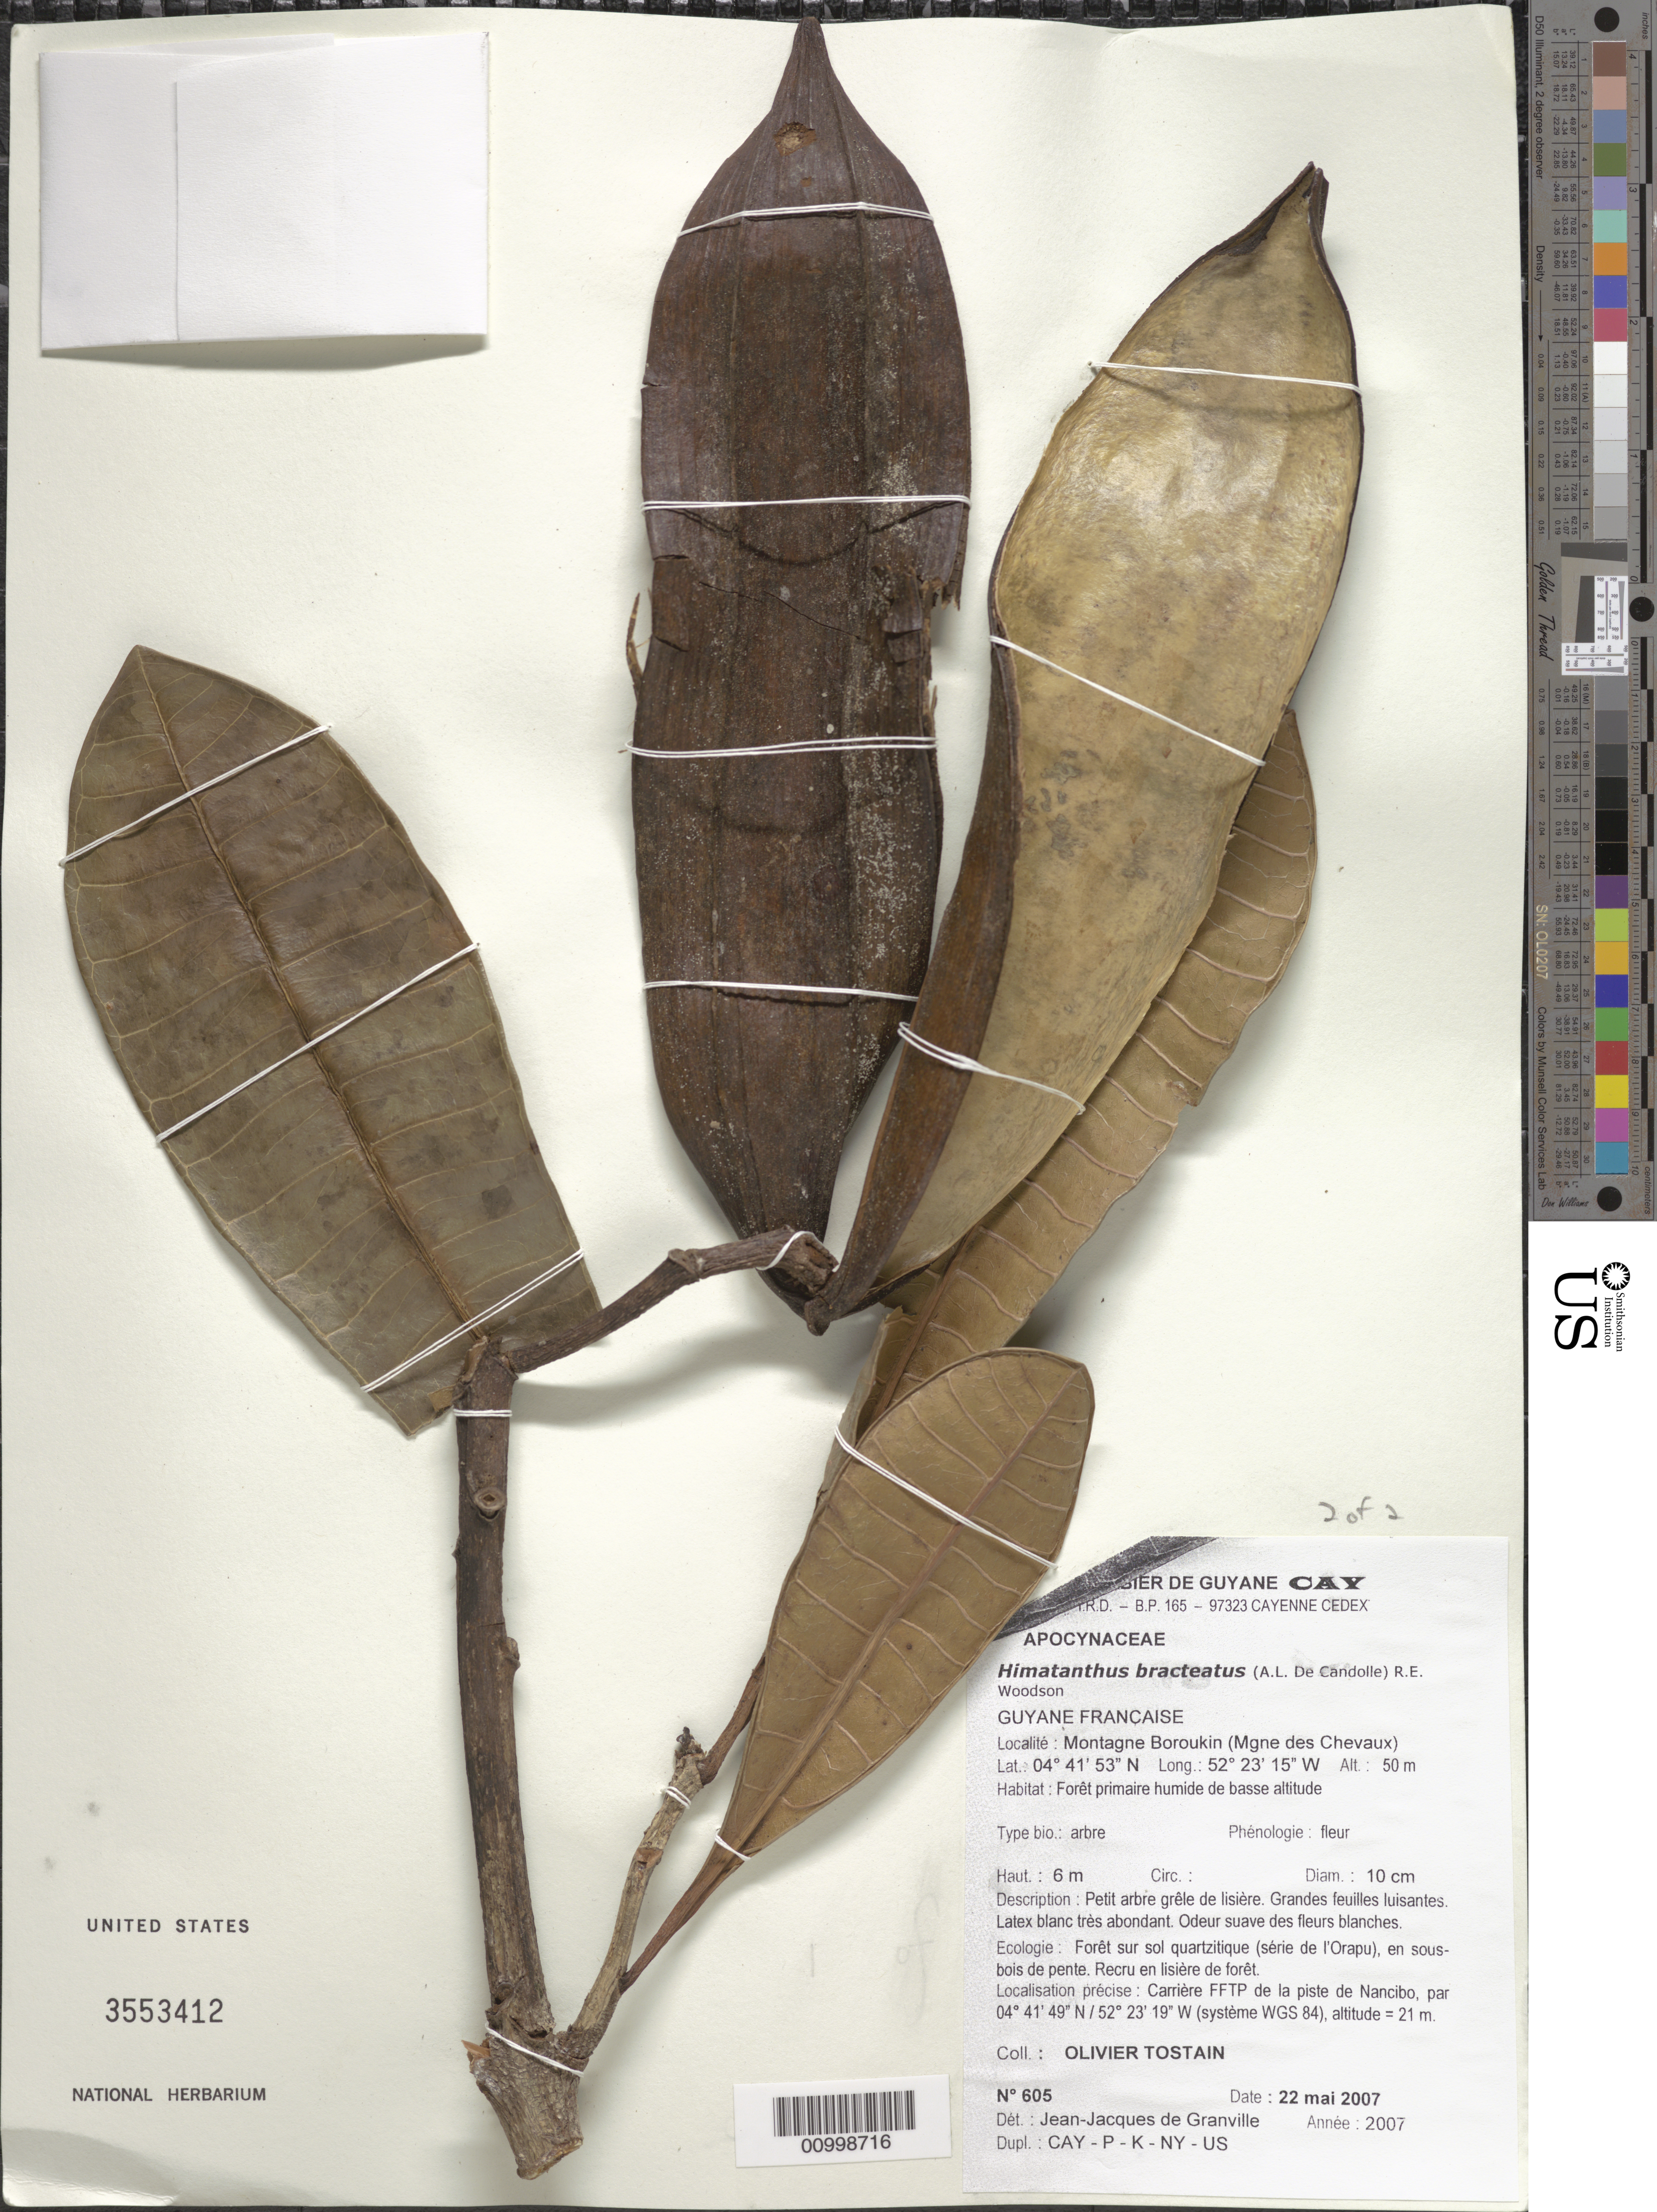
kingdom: Plantae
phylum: Tracheophyta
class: Magnoliopsida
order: Gentianales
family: Apocynaceae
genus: Himatanthus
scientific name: Himatanthus bracteatus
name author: (A. DC.) Woodson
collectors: O. Tostain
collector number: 605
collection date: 2007-05-22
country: French Guiana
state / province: Cayenne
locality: Montagne Boroukin (Mgne des Chevaux). Carrière FFTP de la piste de Nancibo (système WGS 84).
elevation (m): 21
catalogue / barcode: US 3553412